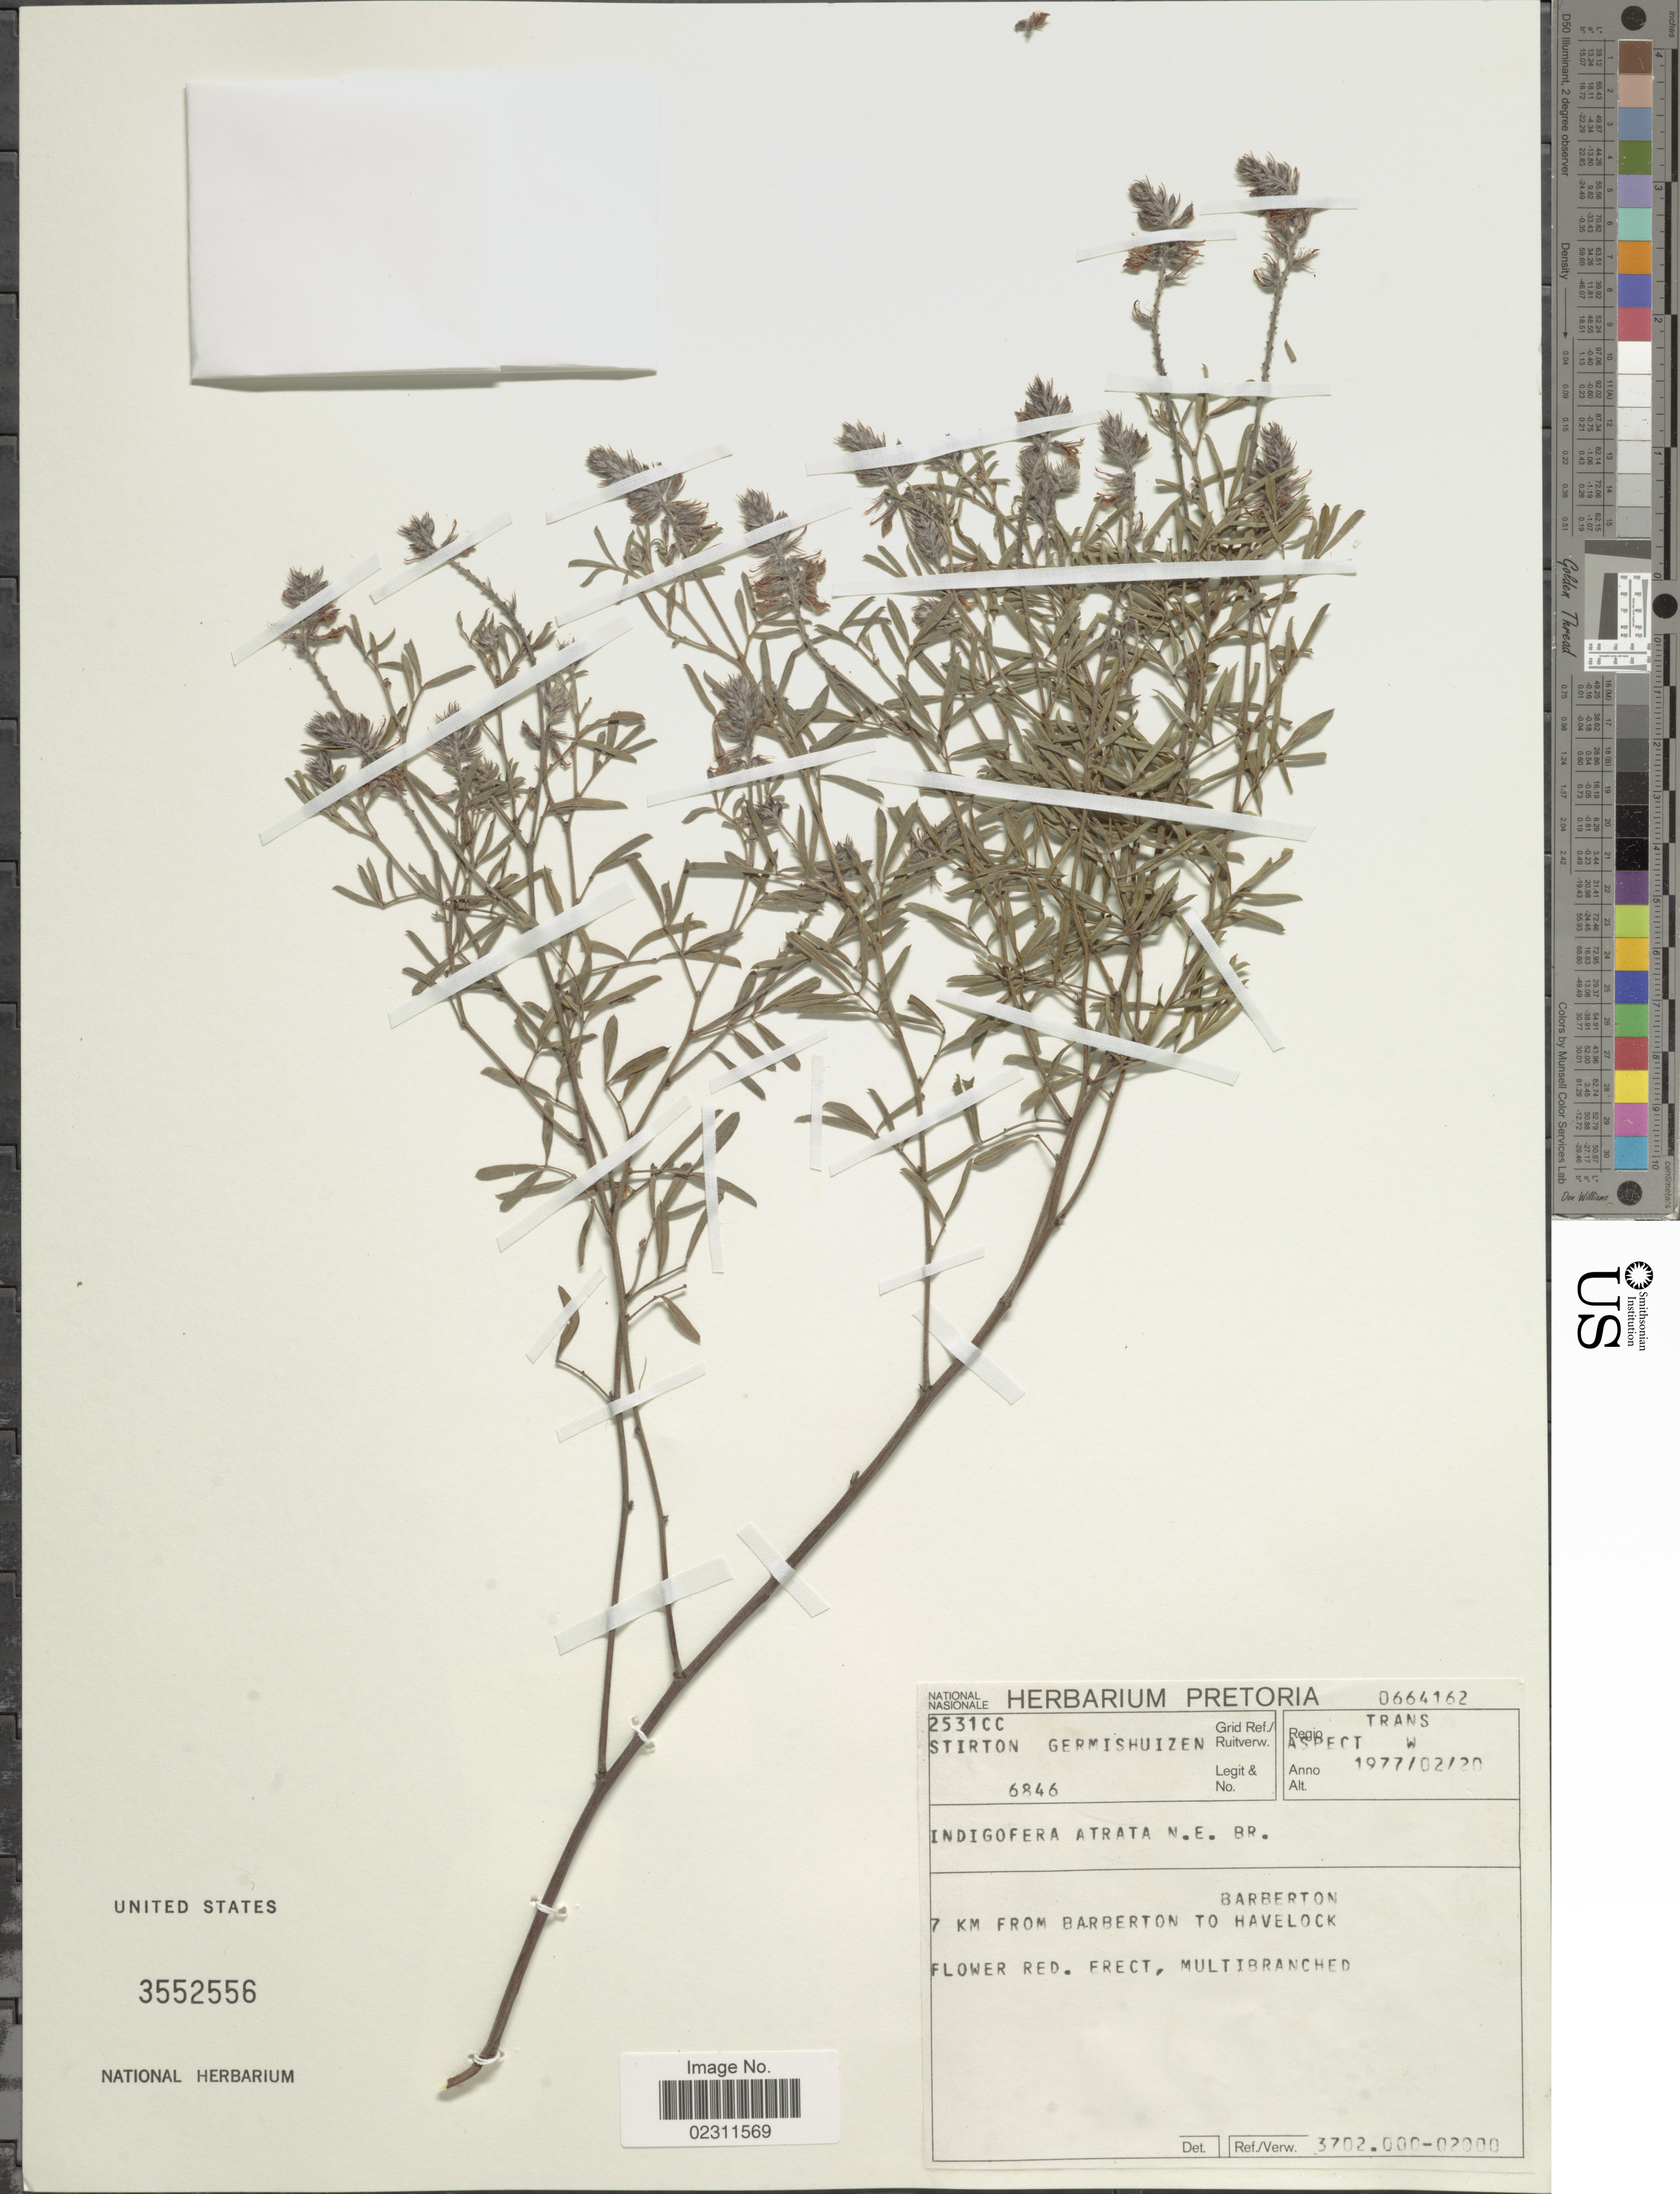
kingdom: Plantae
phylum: Tracheophyta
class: Magnoliopsida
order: Fabales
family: Fabaceae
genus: Indigofera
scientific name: Indigofera atrata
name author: N.E. Br.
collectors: G. Germishuizen & C. Stirton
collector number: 6846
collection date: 1977-02-20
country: South Africa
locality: Trans Aspect W, Barberton, 7 km from Barberton to Havelock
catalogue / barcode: US 3552556